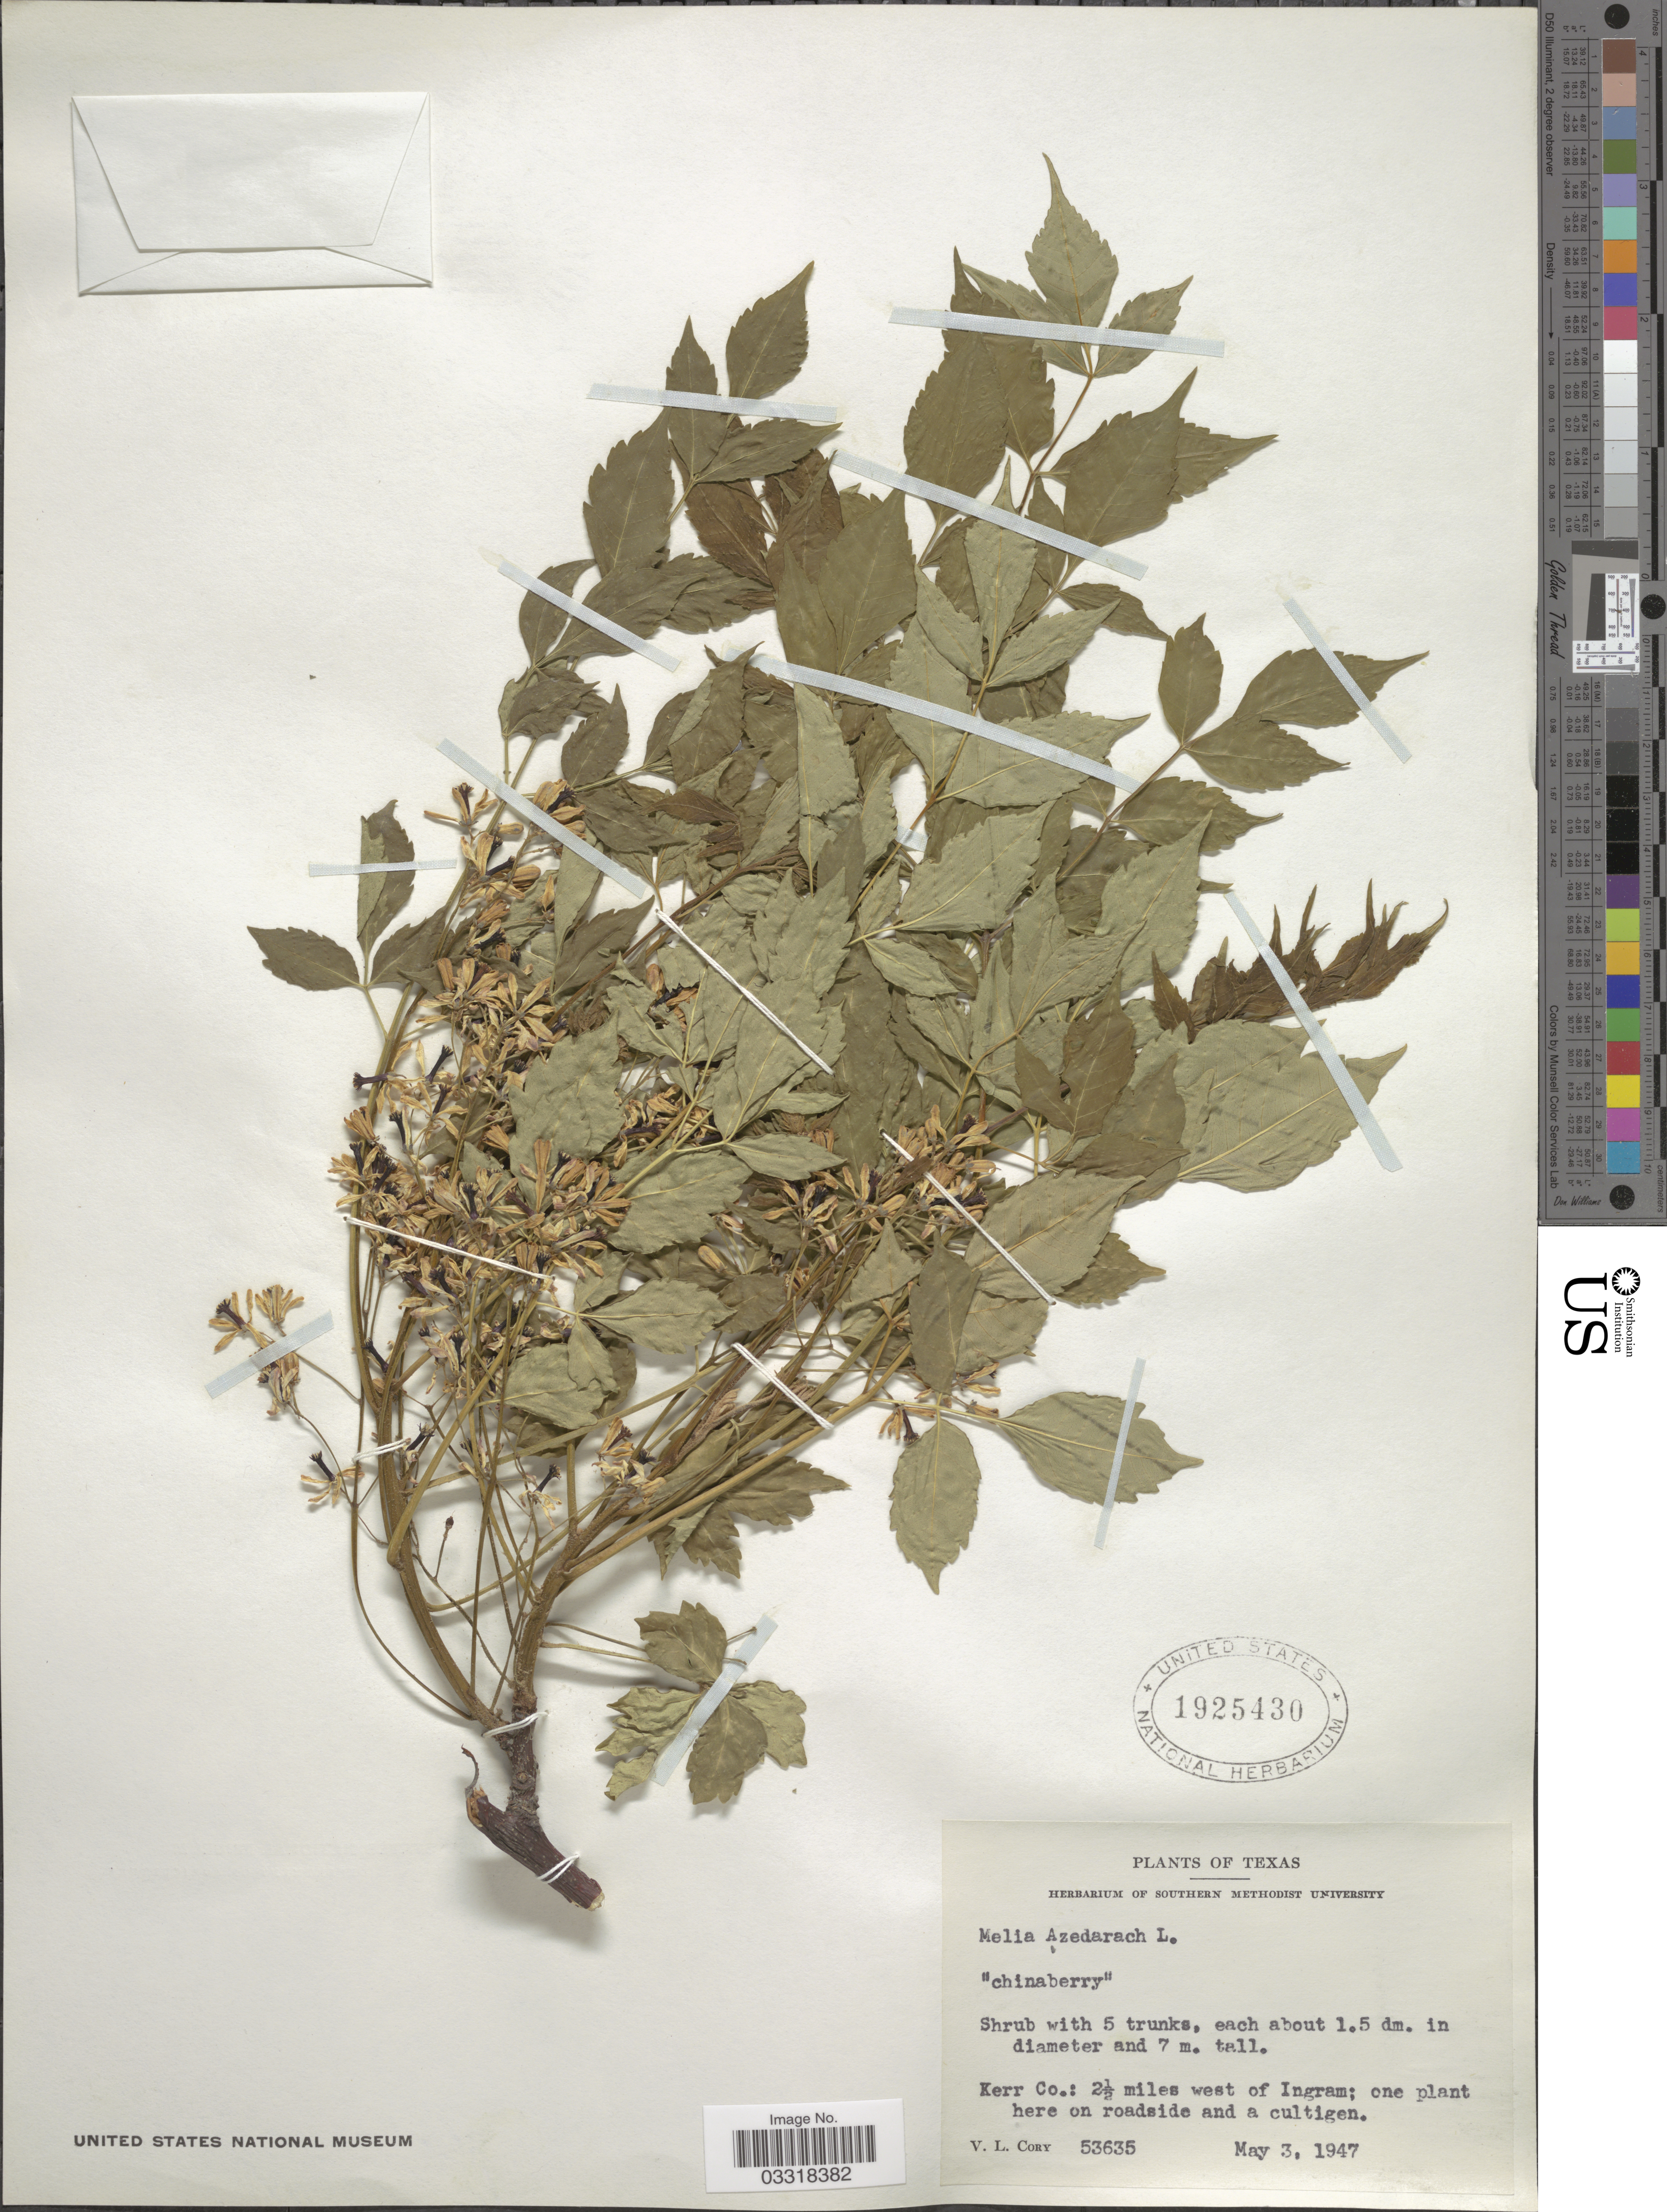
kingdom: Plantae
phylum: Tracheophyta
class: Magnoliopsida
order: Sapindales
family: Meliaceae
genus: Melia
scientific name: Melia azedarach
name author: L.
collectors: V. Cory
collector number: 53635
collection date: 1947-05-03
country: United States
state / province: Texas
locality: Kerr Co.: 2½ miles west of Ingram; one plant here on roadside and a cultigen.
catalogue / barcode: US 1925430